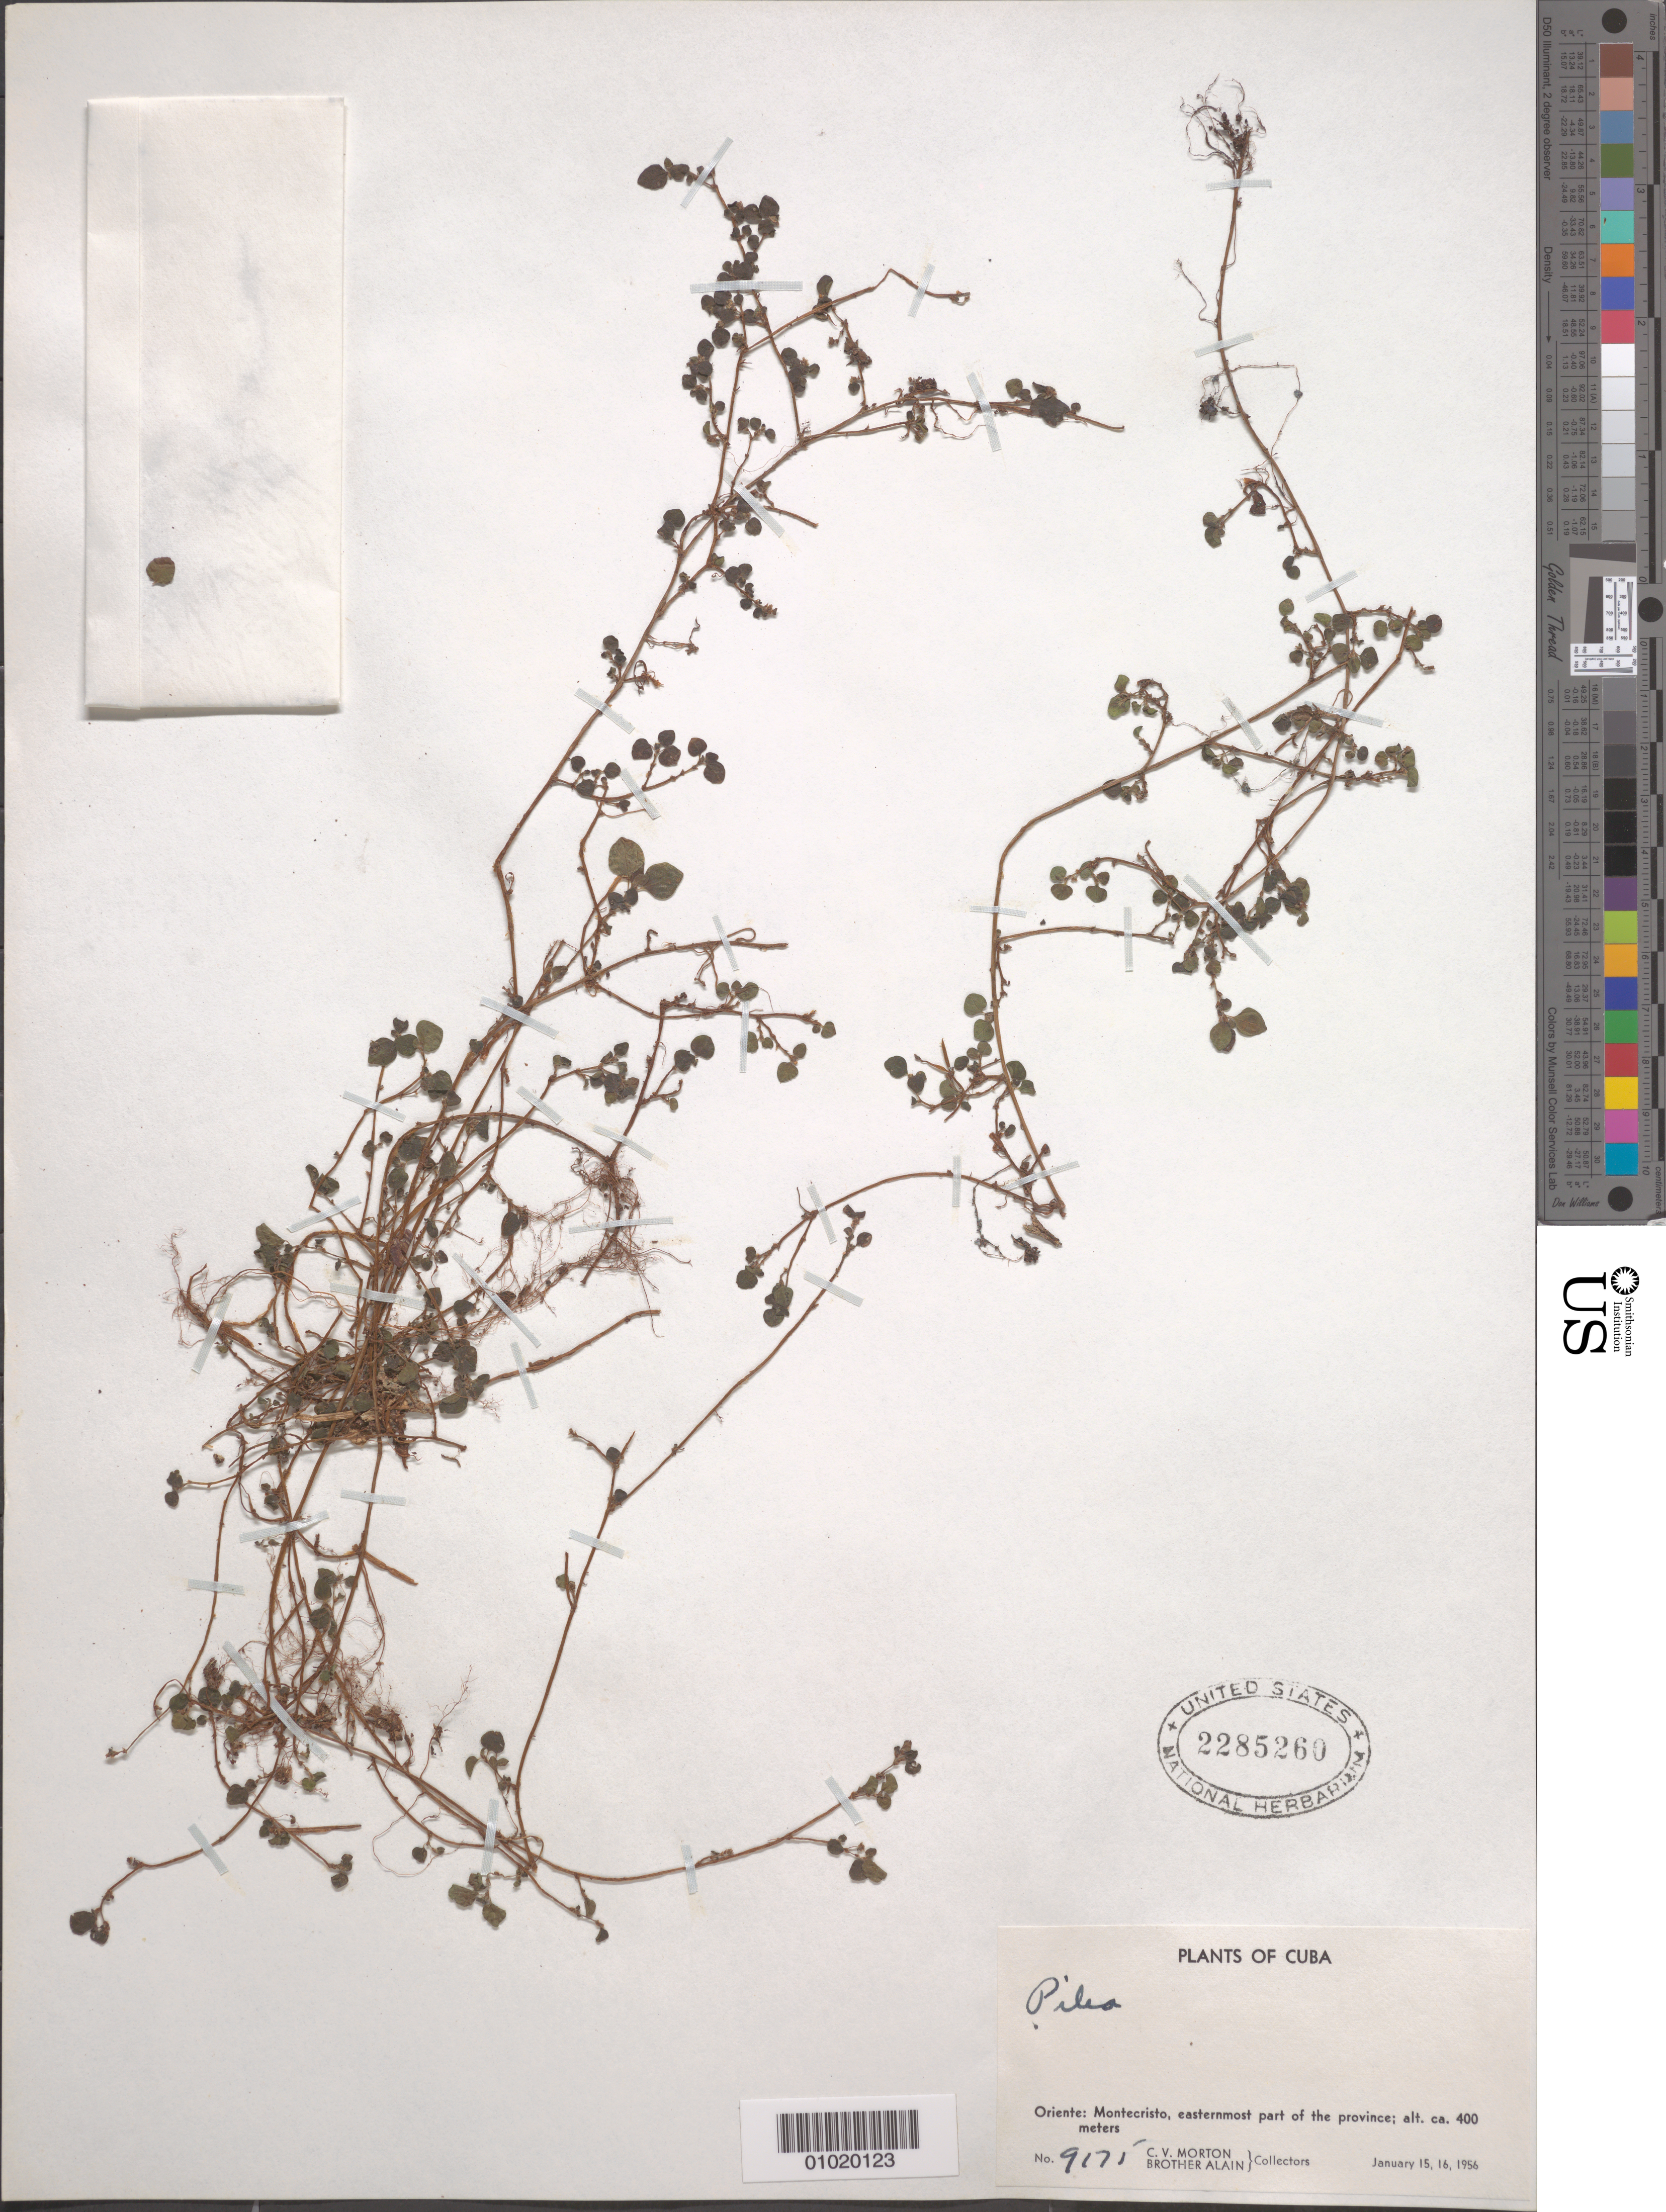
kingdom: Plantae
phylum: Tracheophyta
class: Magnoliopsida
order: Rosales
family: Urticaceae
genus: Pilea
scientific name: Pilea sp.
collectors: C. V. Morton & A. H. Liogier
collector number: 9171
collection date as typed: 15 Jan 1956 and 16 Jan 1956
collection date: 1956-01-15,1956-01-16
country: Cuba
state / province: Oriente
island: Cuba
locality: Montecristo, easternmost part of the province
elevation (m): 400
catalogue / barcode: US 2285260